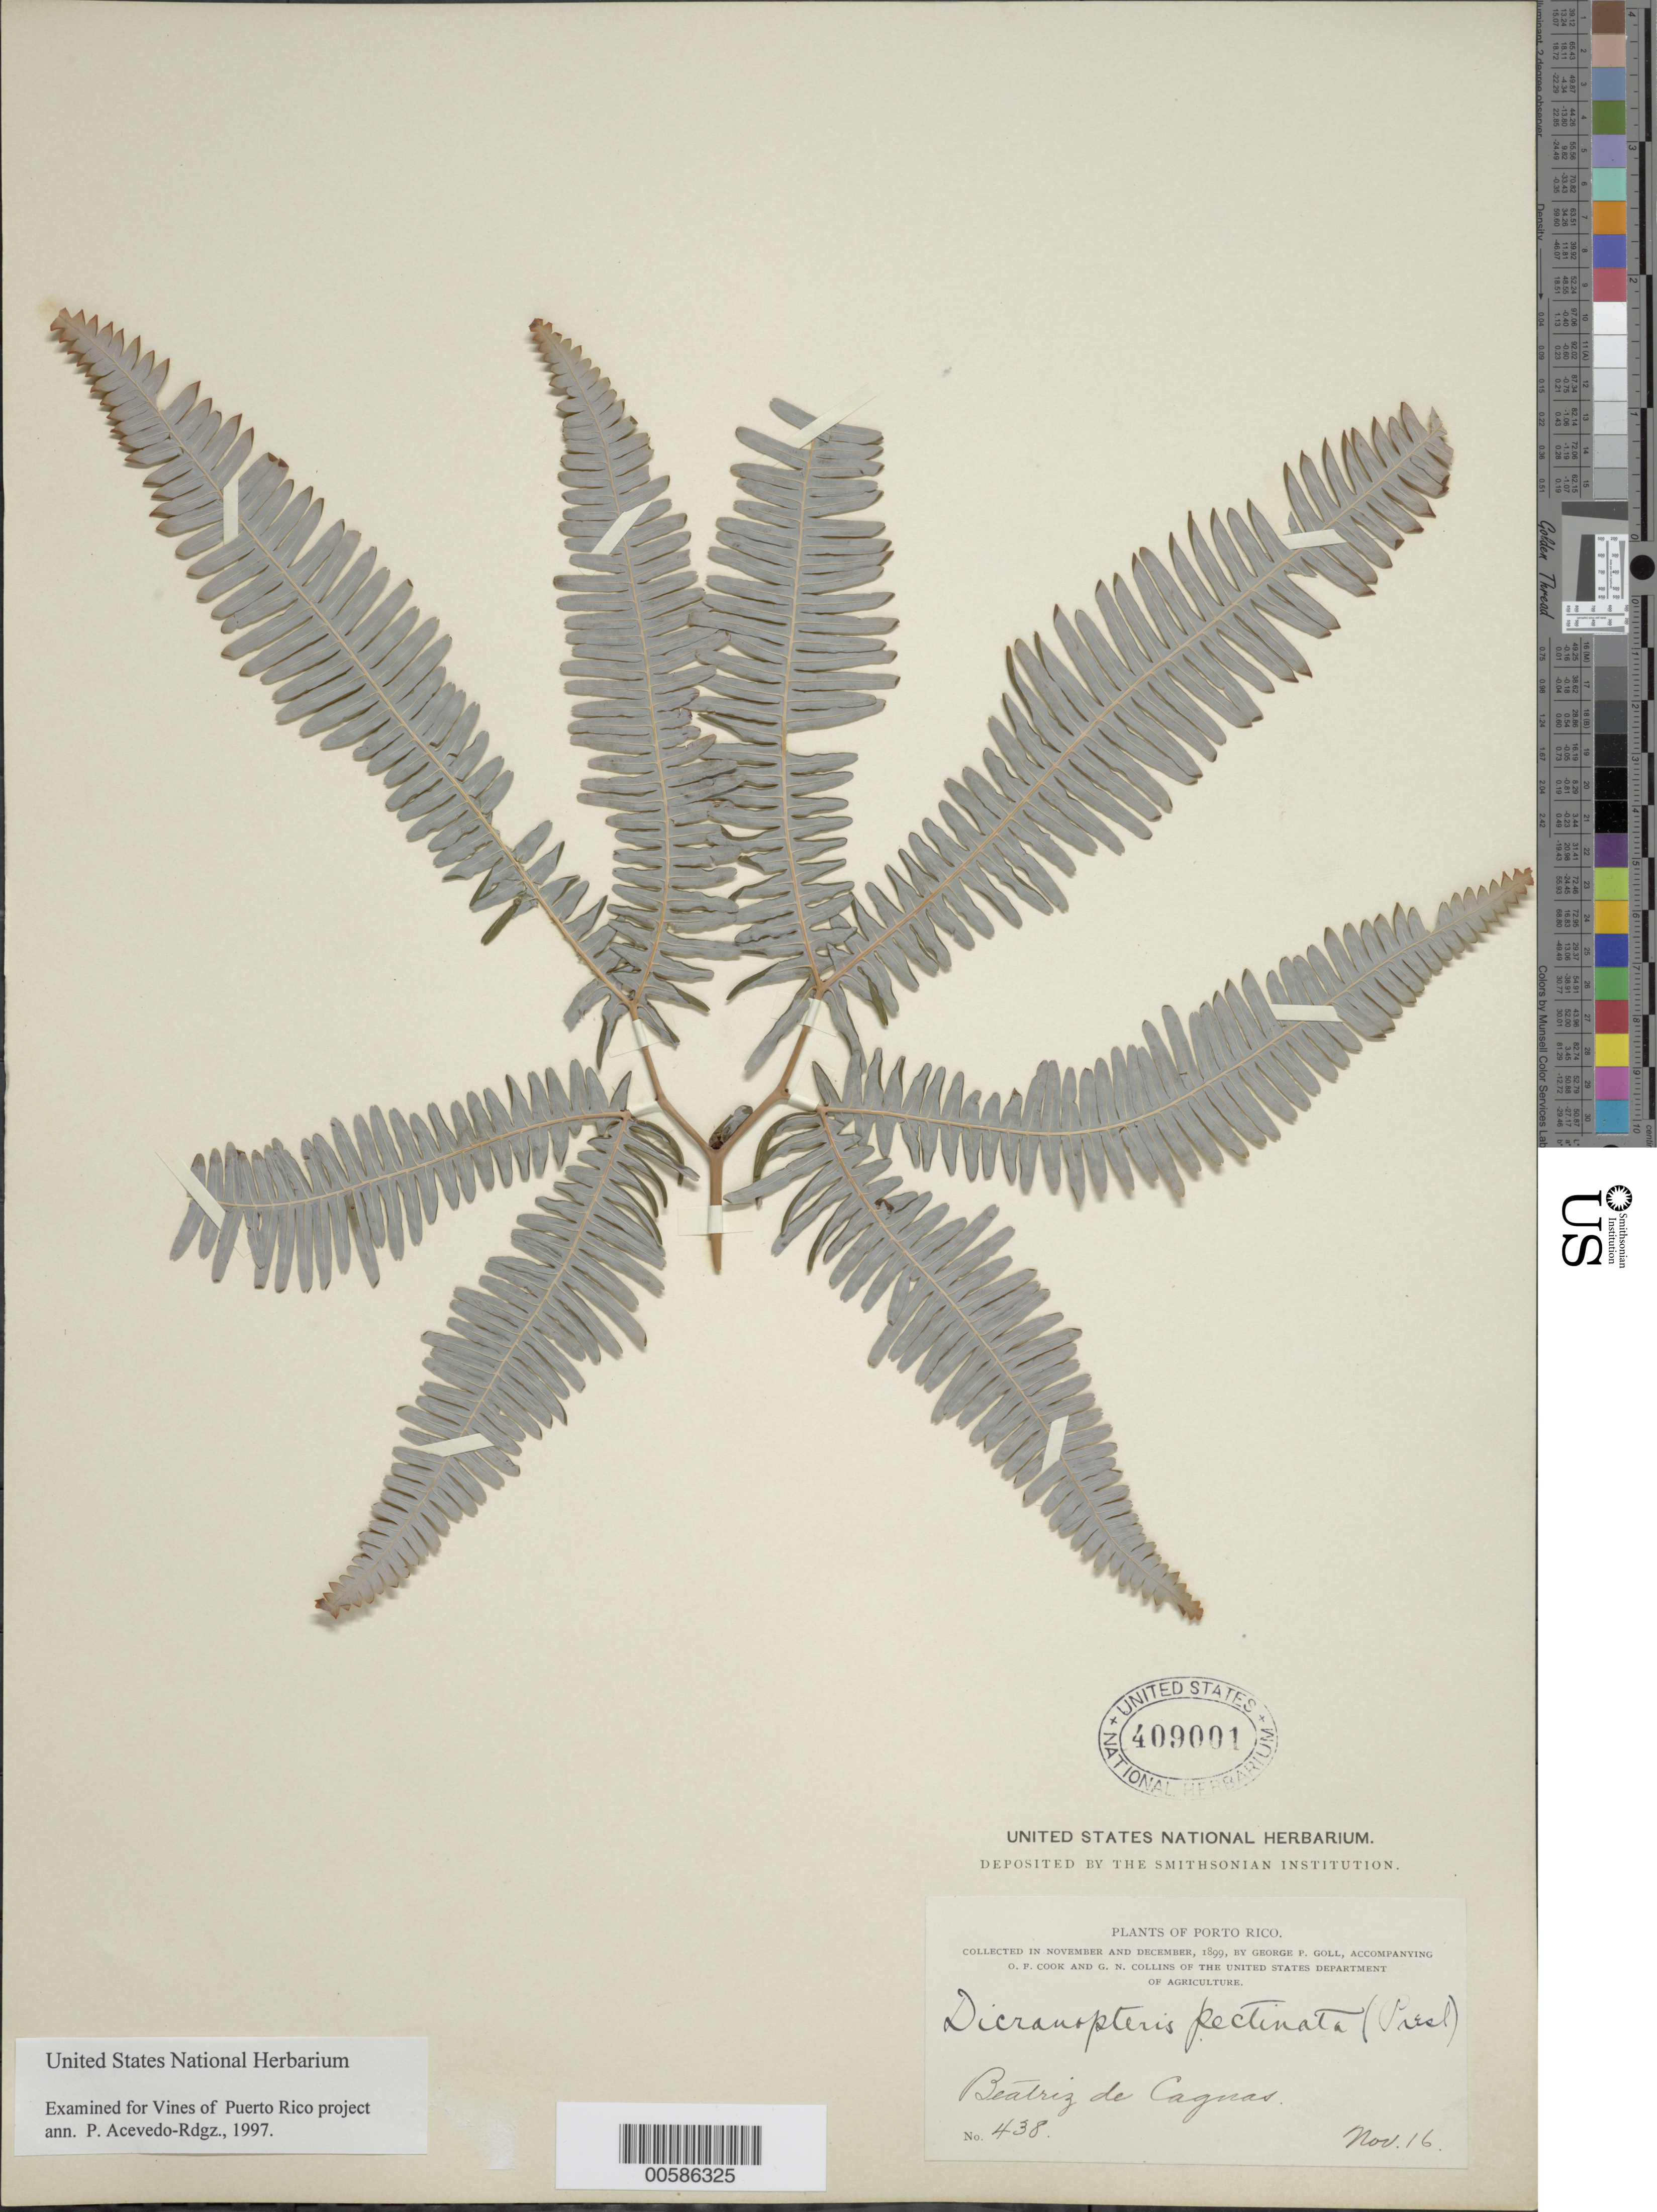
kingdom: Plantae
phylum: Tracheophyta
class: Polypodiopsida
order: Gleicheniales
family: Gleicheniaceae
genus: Gleichenella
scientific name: Gleichenella pectinata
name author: (Willd.) Ching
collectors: G. Goll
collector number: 438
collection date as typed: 16 Nov 1899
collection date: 1899-11-16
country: Puerto Rico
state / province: Caguas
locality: Beatriz de Caguas.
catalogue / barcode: US 409001